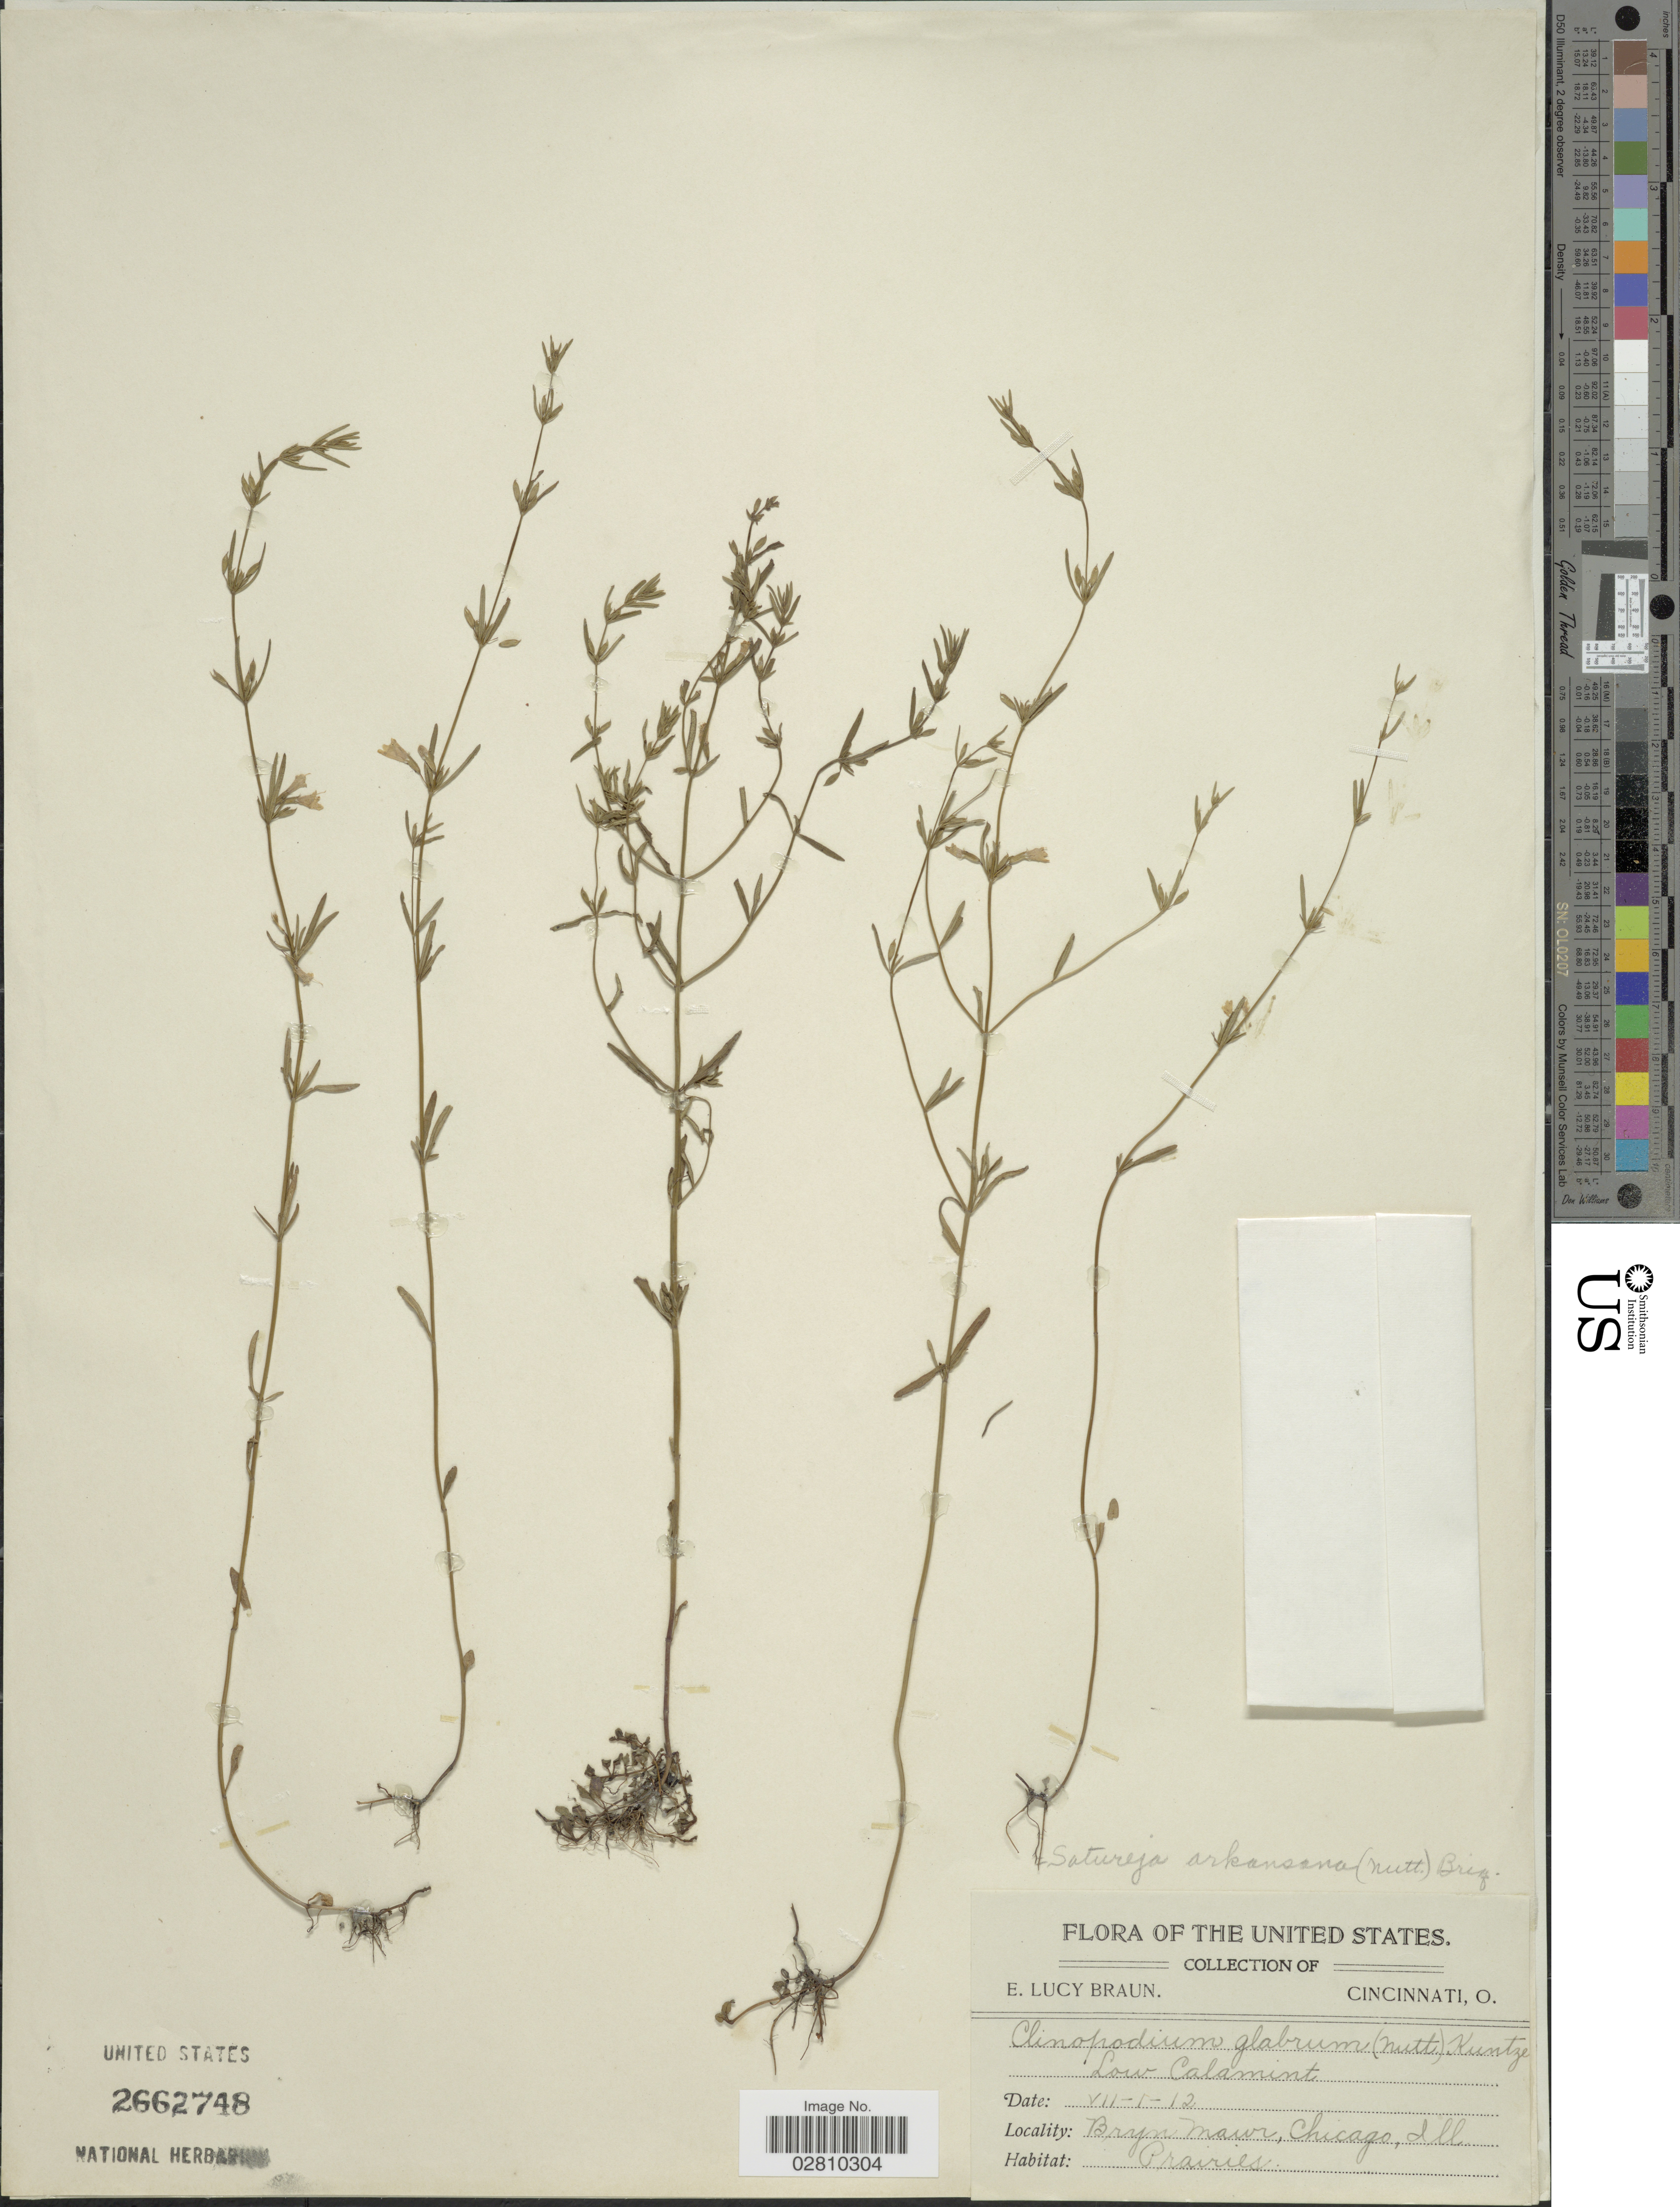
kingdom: Plantae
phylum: Tracheophyta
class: Magnoliopsida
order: Lamiales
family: Lamiaceae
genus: Clinopodium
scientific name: Clinopodium glabrum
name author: (Nutt.) Kuntze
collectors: E. L. Braun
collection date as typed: Transcribed d/m/y: 1/7/12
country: United States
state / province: Illinois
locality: Bryn Mawr, Chicago, Ill.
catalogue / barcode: US 2662748